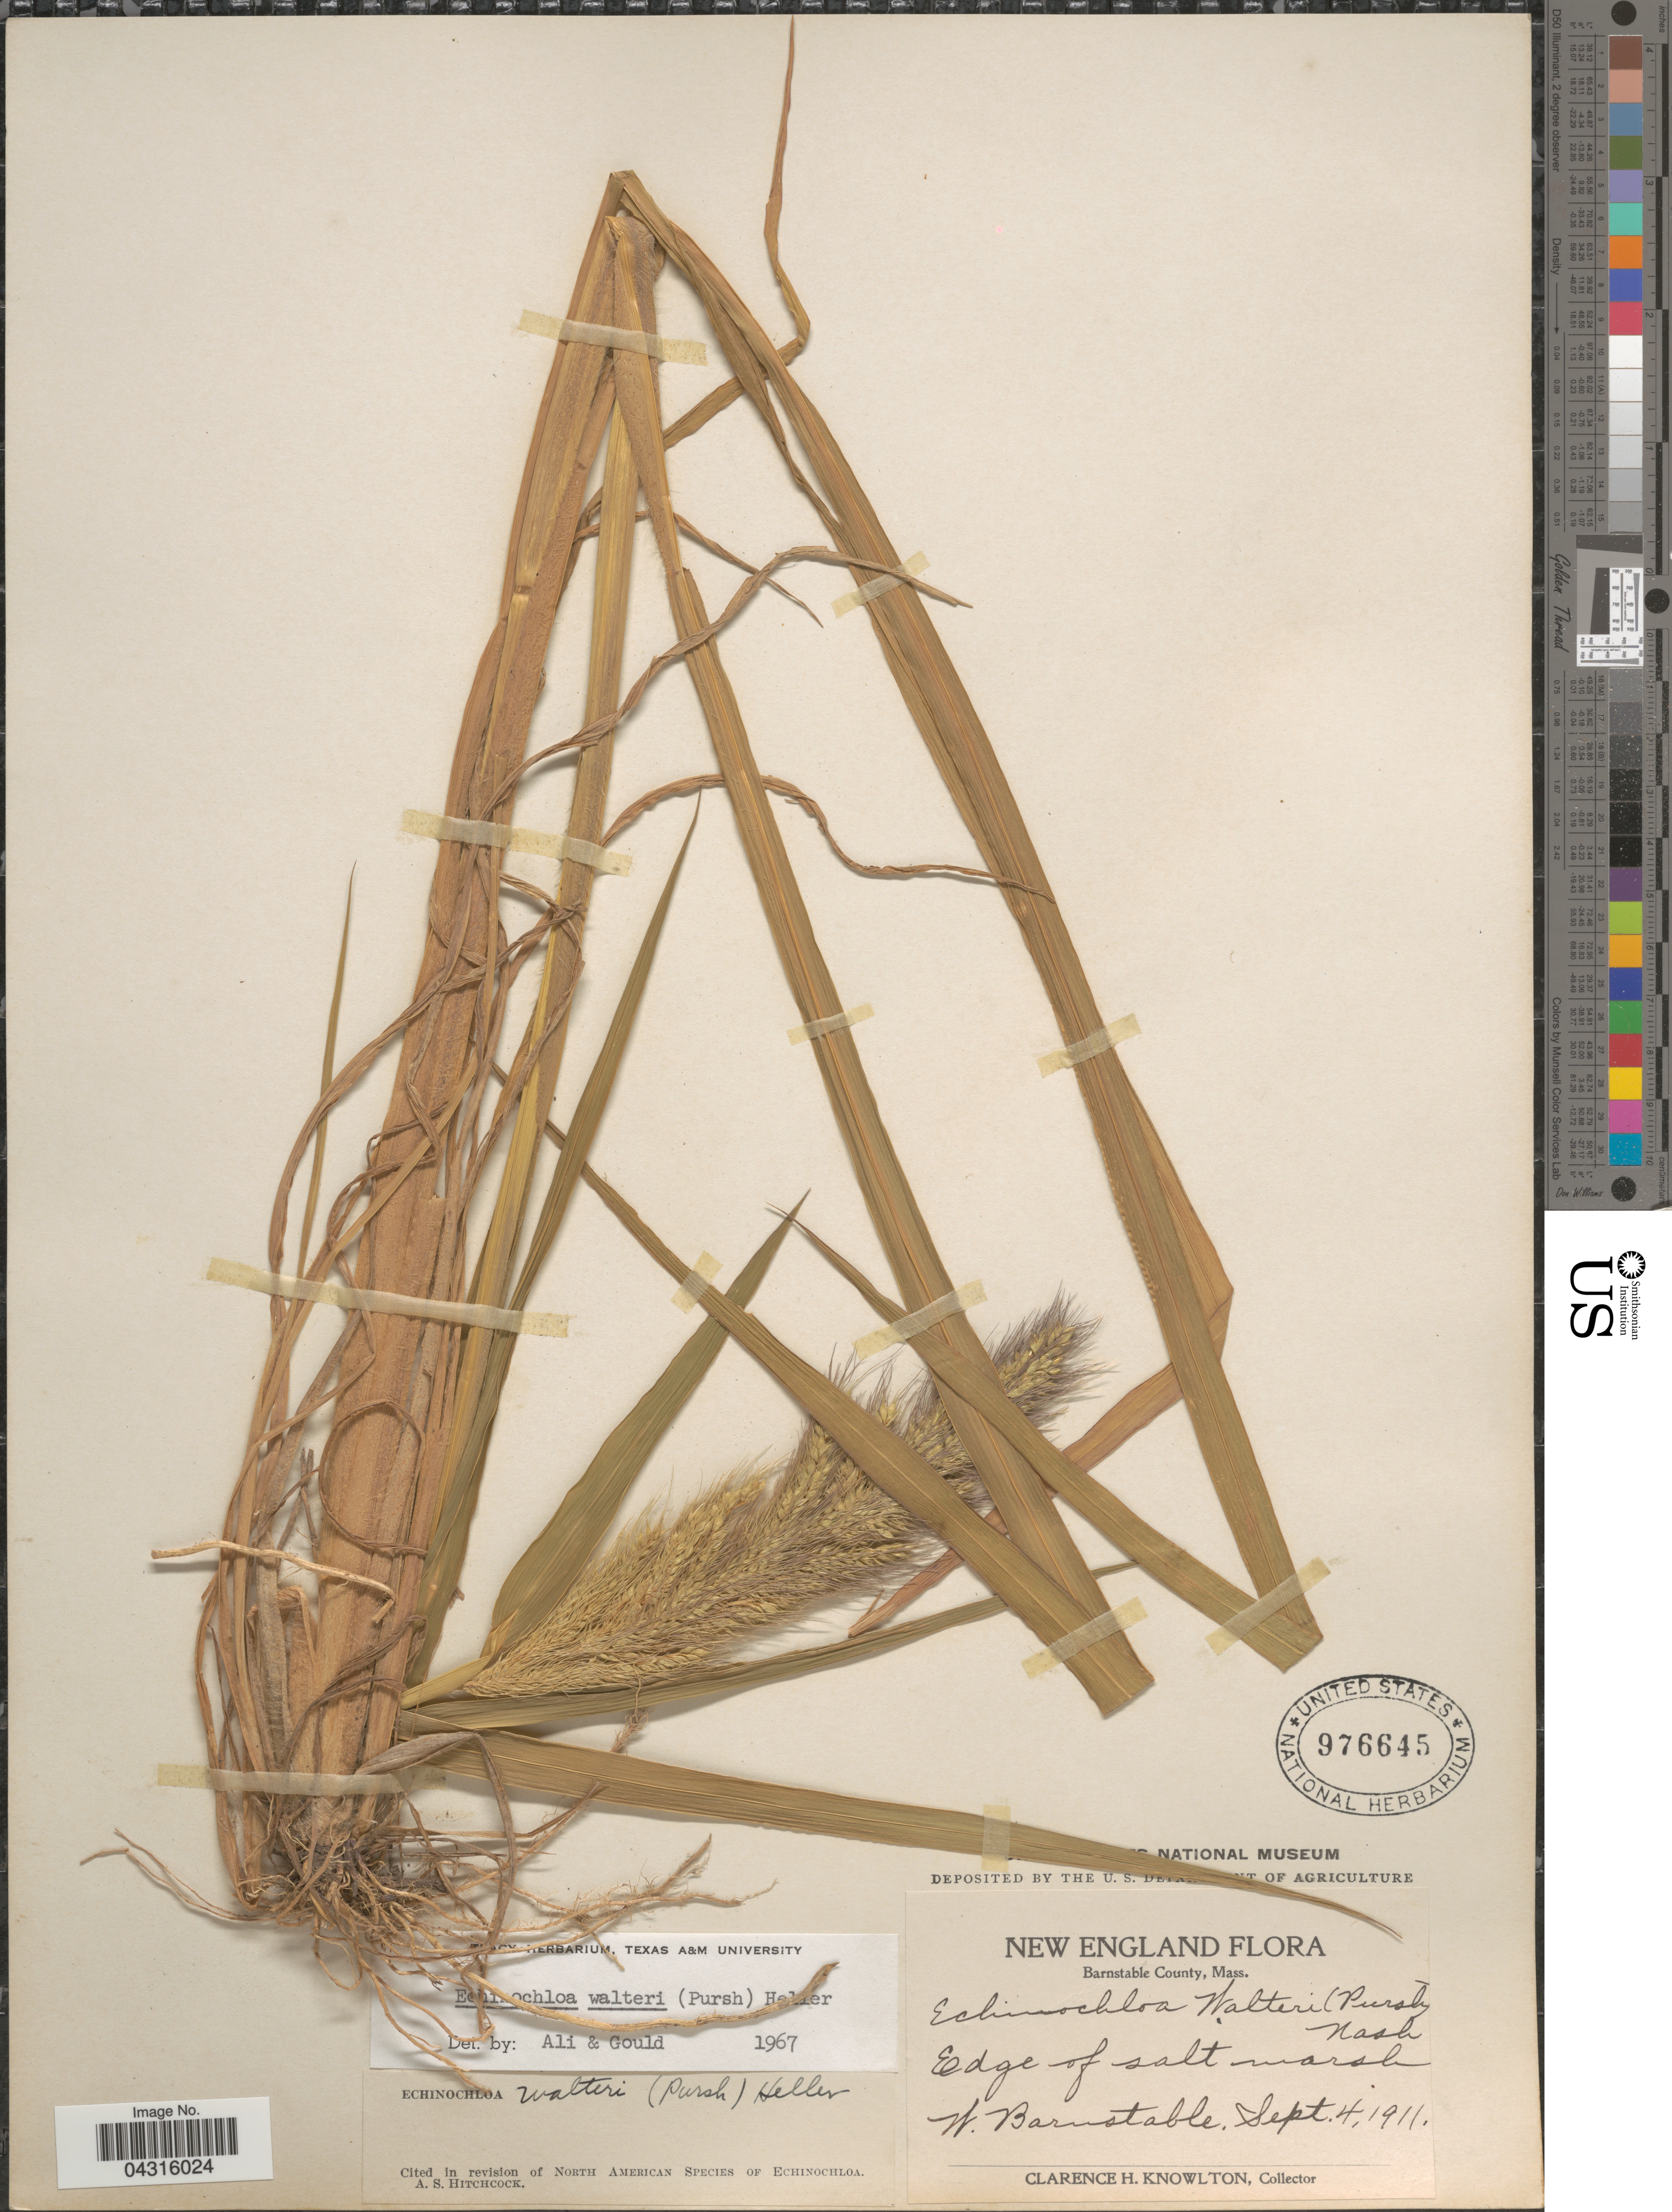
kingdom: Plantae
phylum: Tracheophyta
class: Liliopsida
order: Poales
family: Poaceae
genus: Echinochloa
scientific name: Echinochloa walteri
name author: (Pursh) A. Heller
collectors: C. H. Knowlton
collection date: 1911-09-04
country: United States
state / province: Massachusetts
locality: New England. Barnstable County. Edge of salt marsh. W. Barnstable.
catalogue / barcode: US 976645